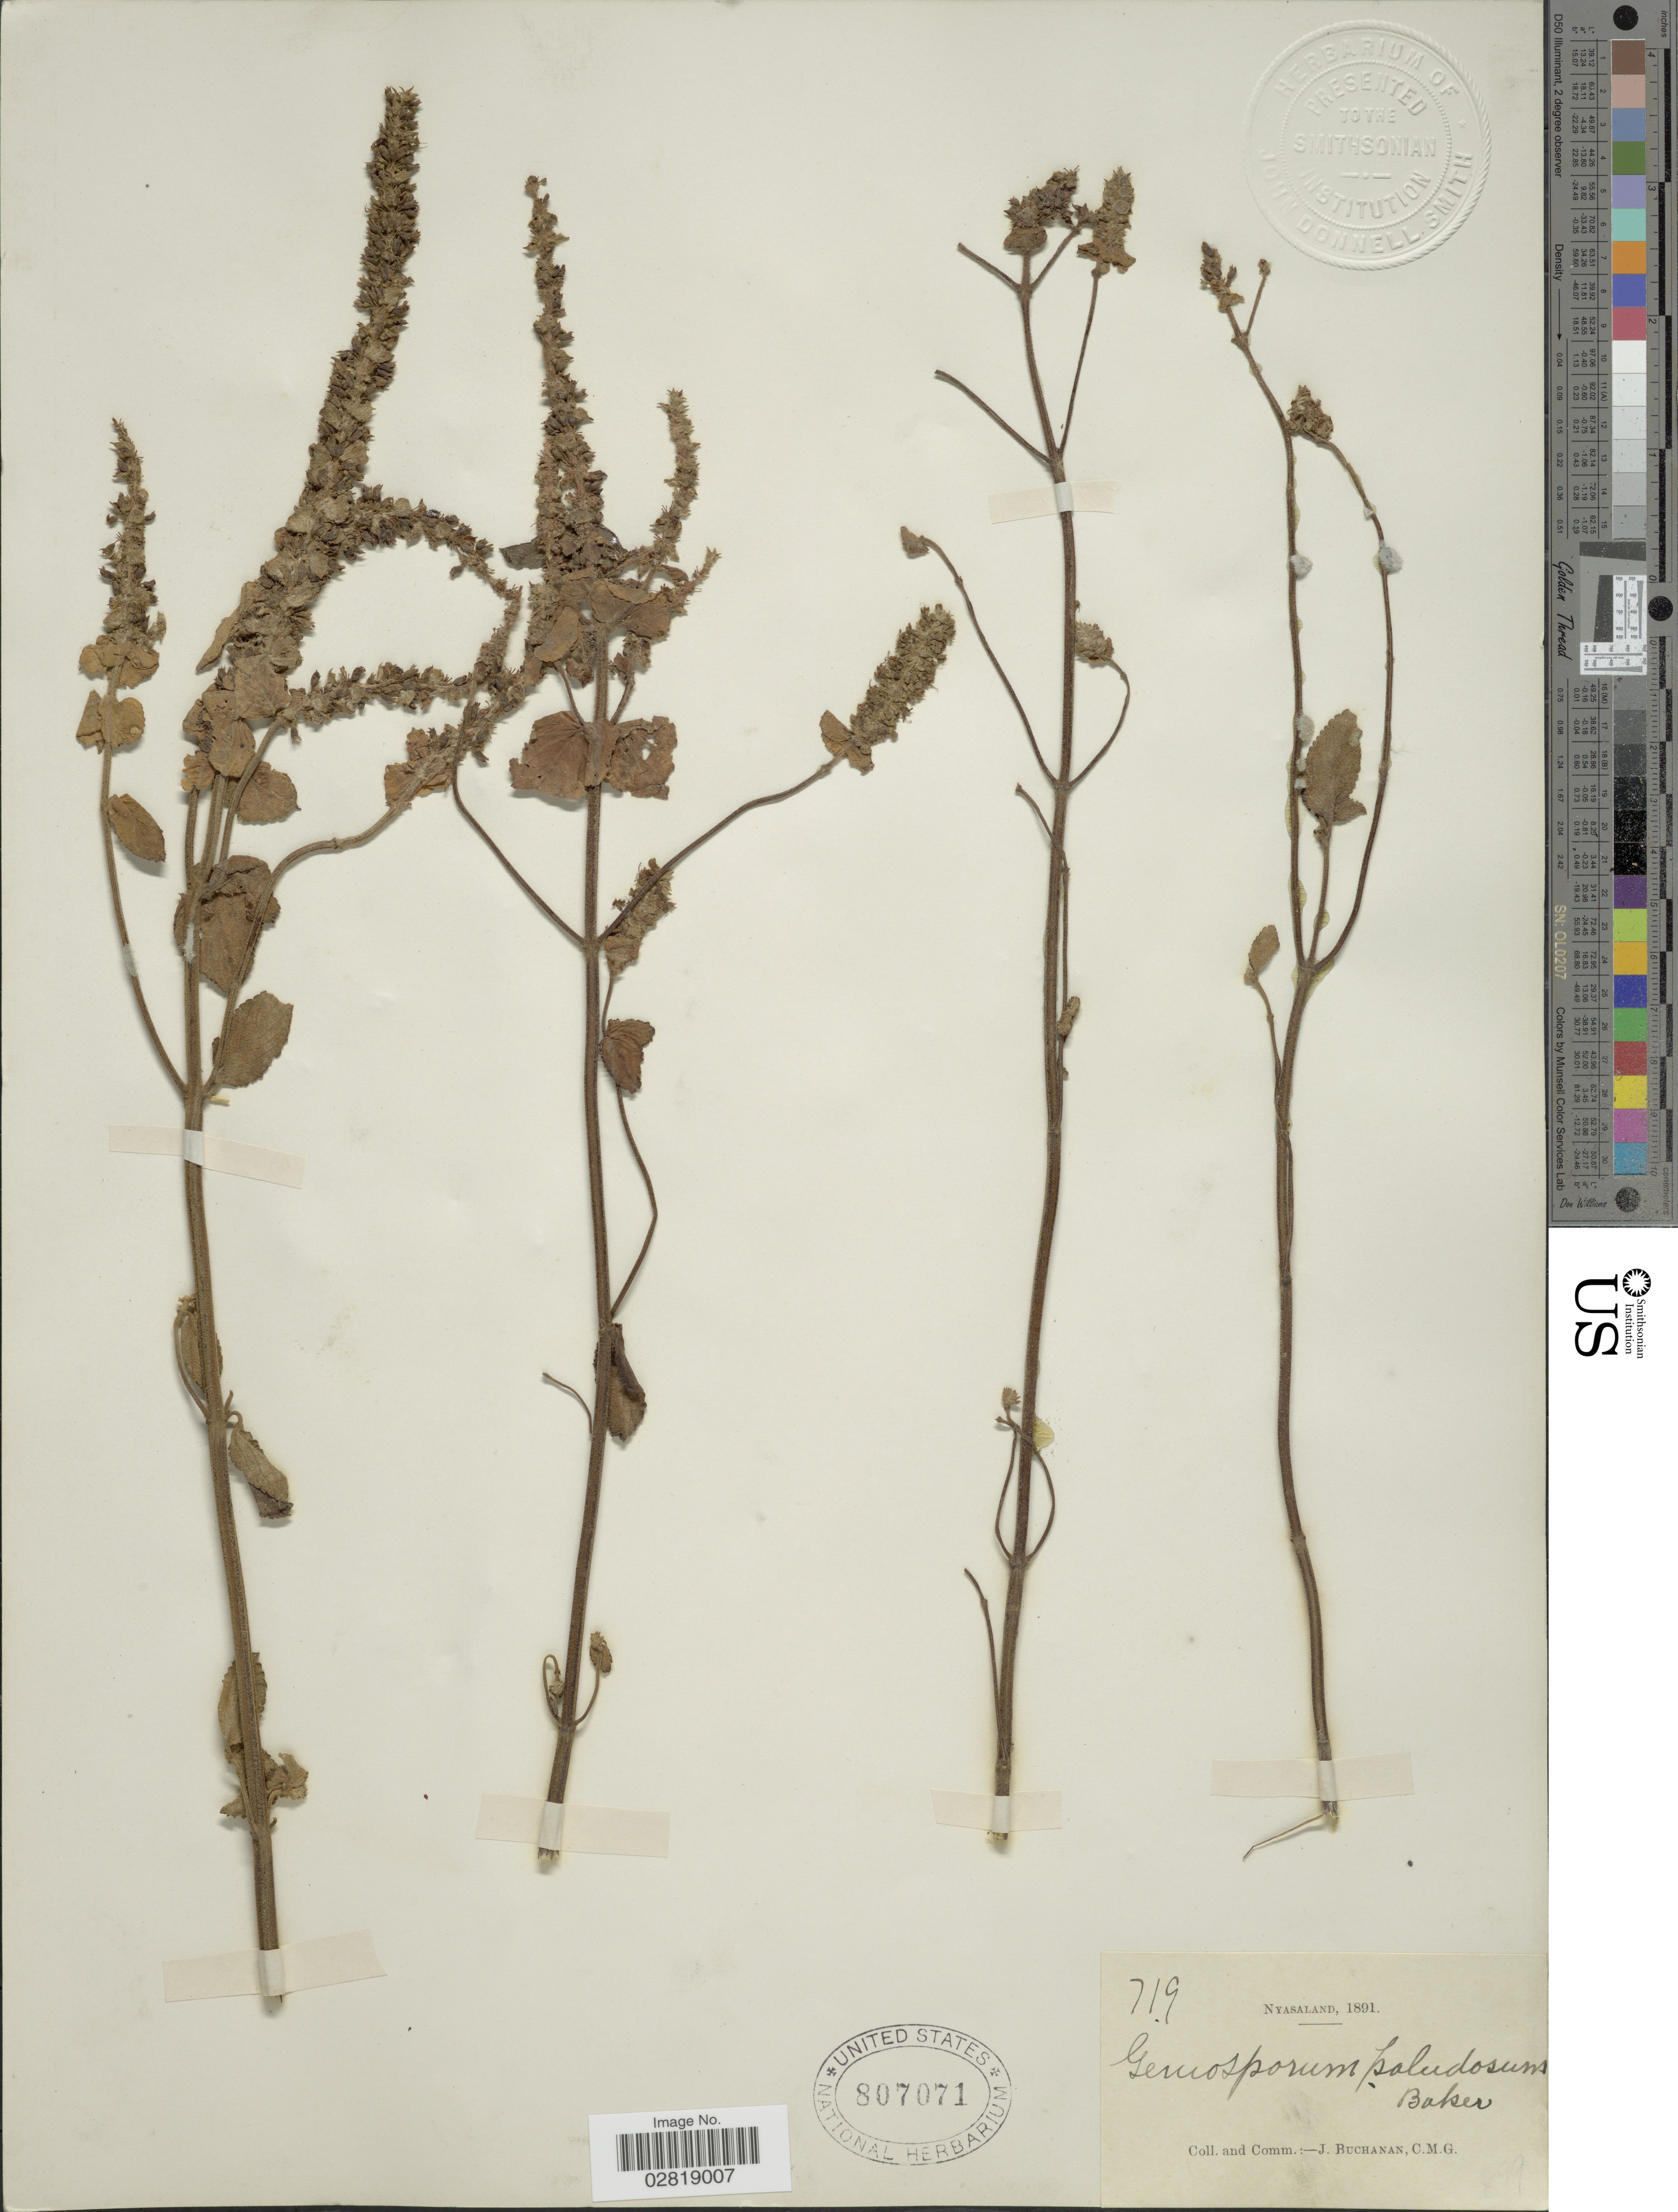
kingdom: Plantae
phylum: Tracheophyta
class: Magnoliopsida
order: Lamiales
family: Lamiaceae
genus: Platostoma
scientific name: Platostoma rotundifolium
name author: (Briq.) A.J. Paton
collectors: J. Buchanan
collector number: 719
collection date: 1891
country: Malawi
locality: Nyasaland.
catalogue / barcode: US 807071